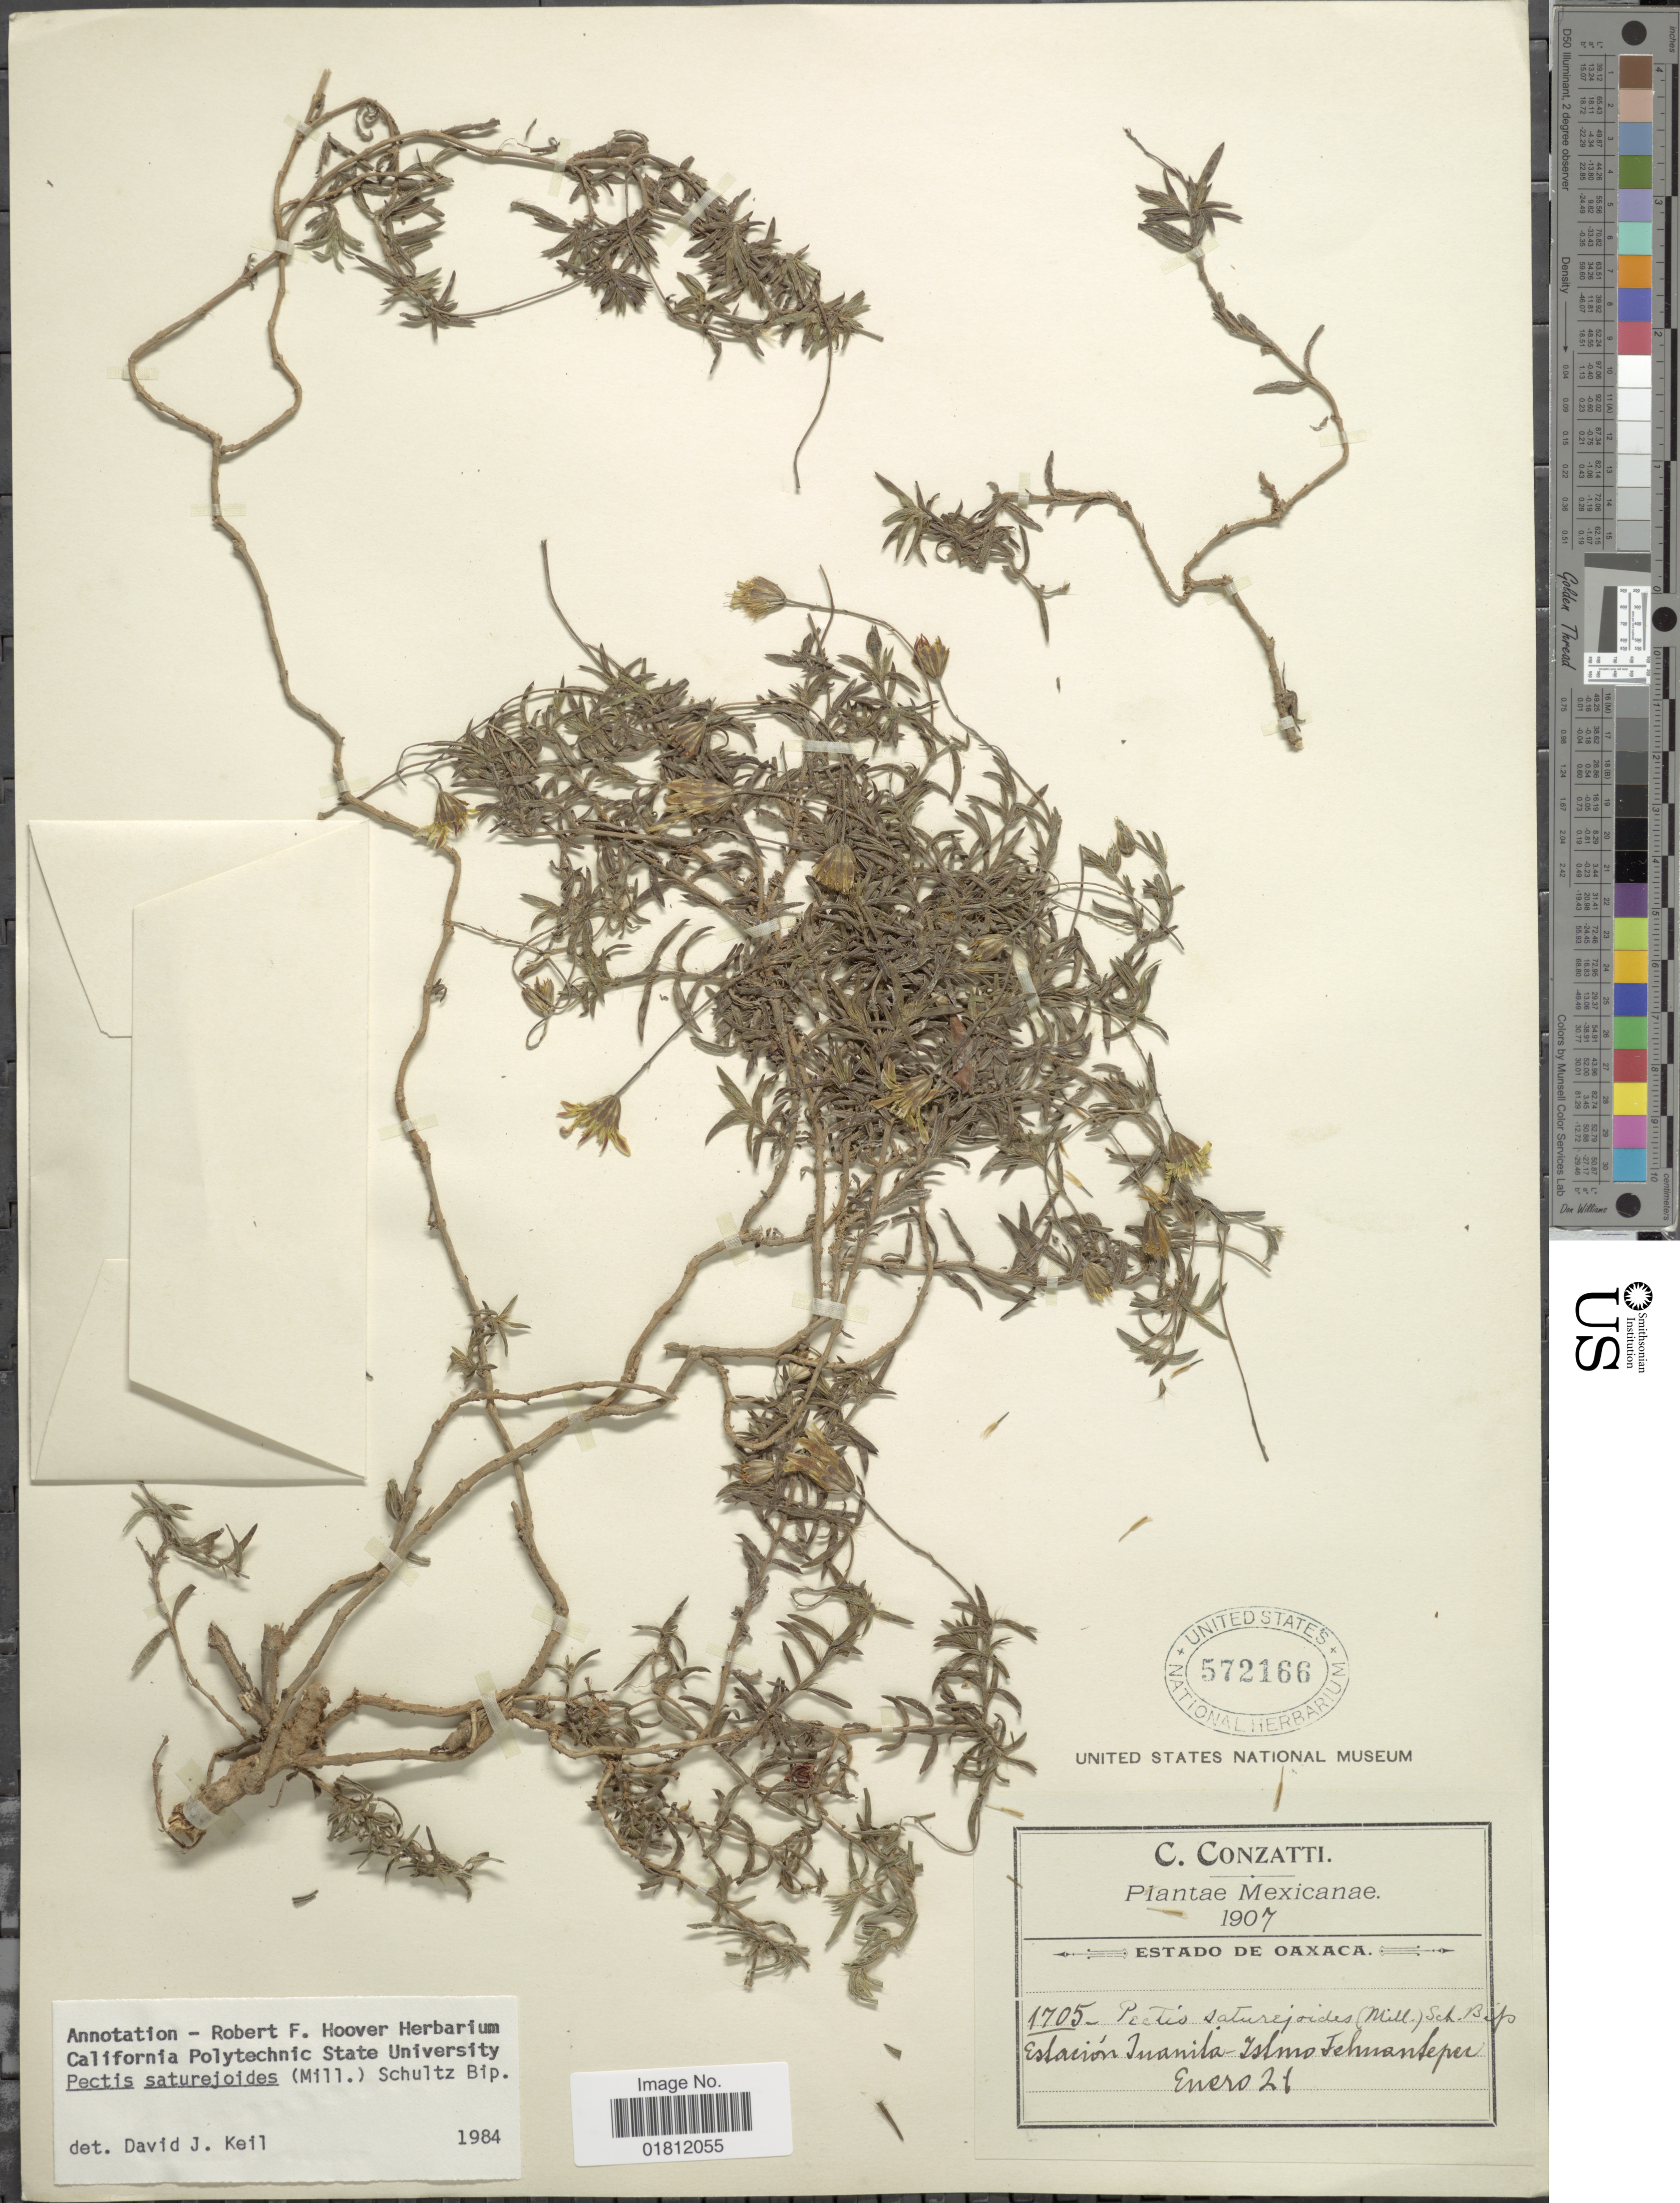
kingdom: Plantae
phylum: Tracheophyta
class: Magnoliopsida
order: Asterales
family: Asteraceae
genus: Pectis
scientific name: Pectis saturejoides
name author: (Mill.) Sch. Bip.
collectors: C. Conzatti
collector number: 1705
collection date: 1907-01-21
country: Mexico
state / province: Veracruz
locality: Estacion Juanita -istmo (de) Tehuantepec.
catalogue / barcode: US 572166